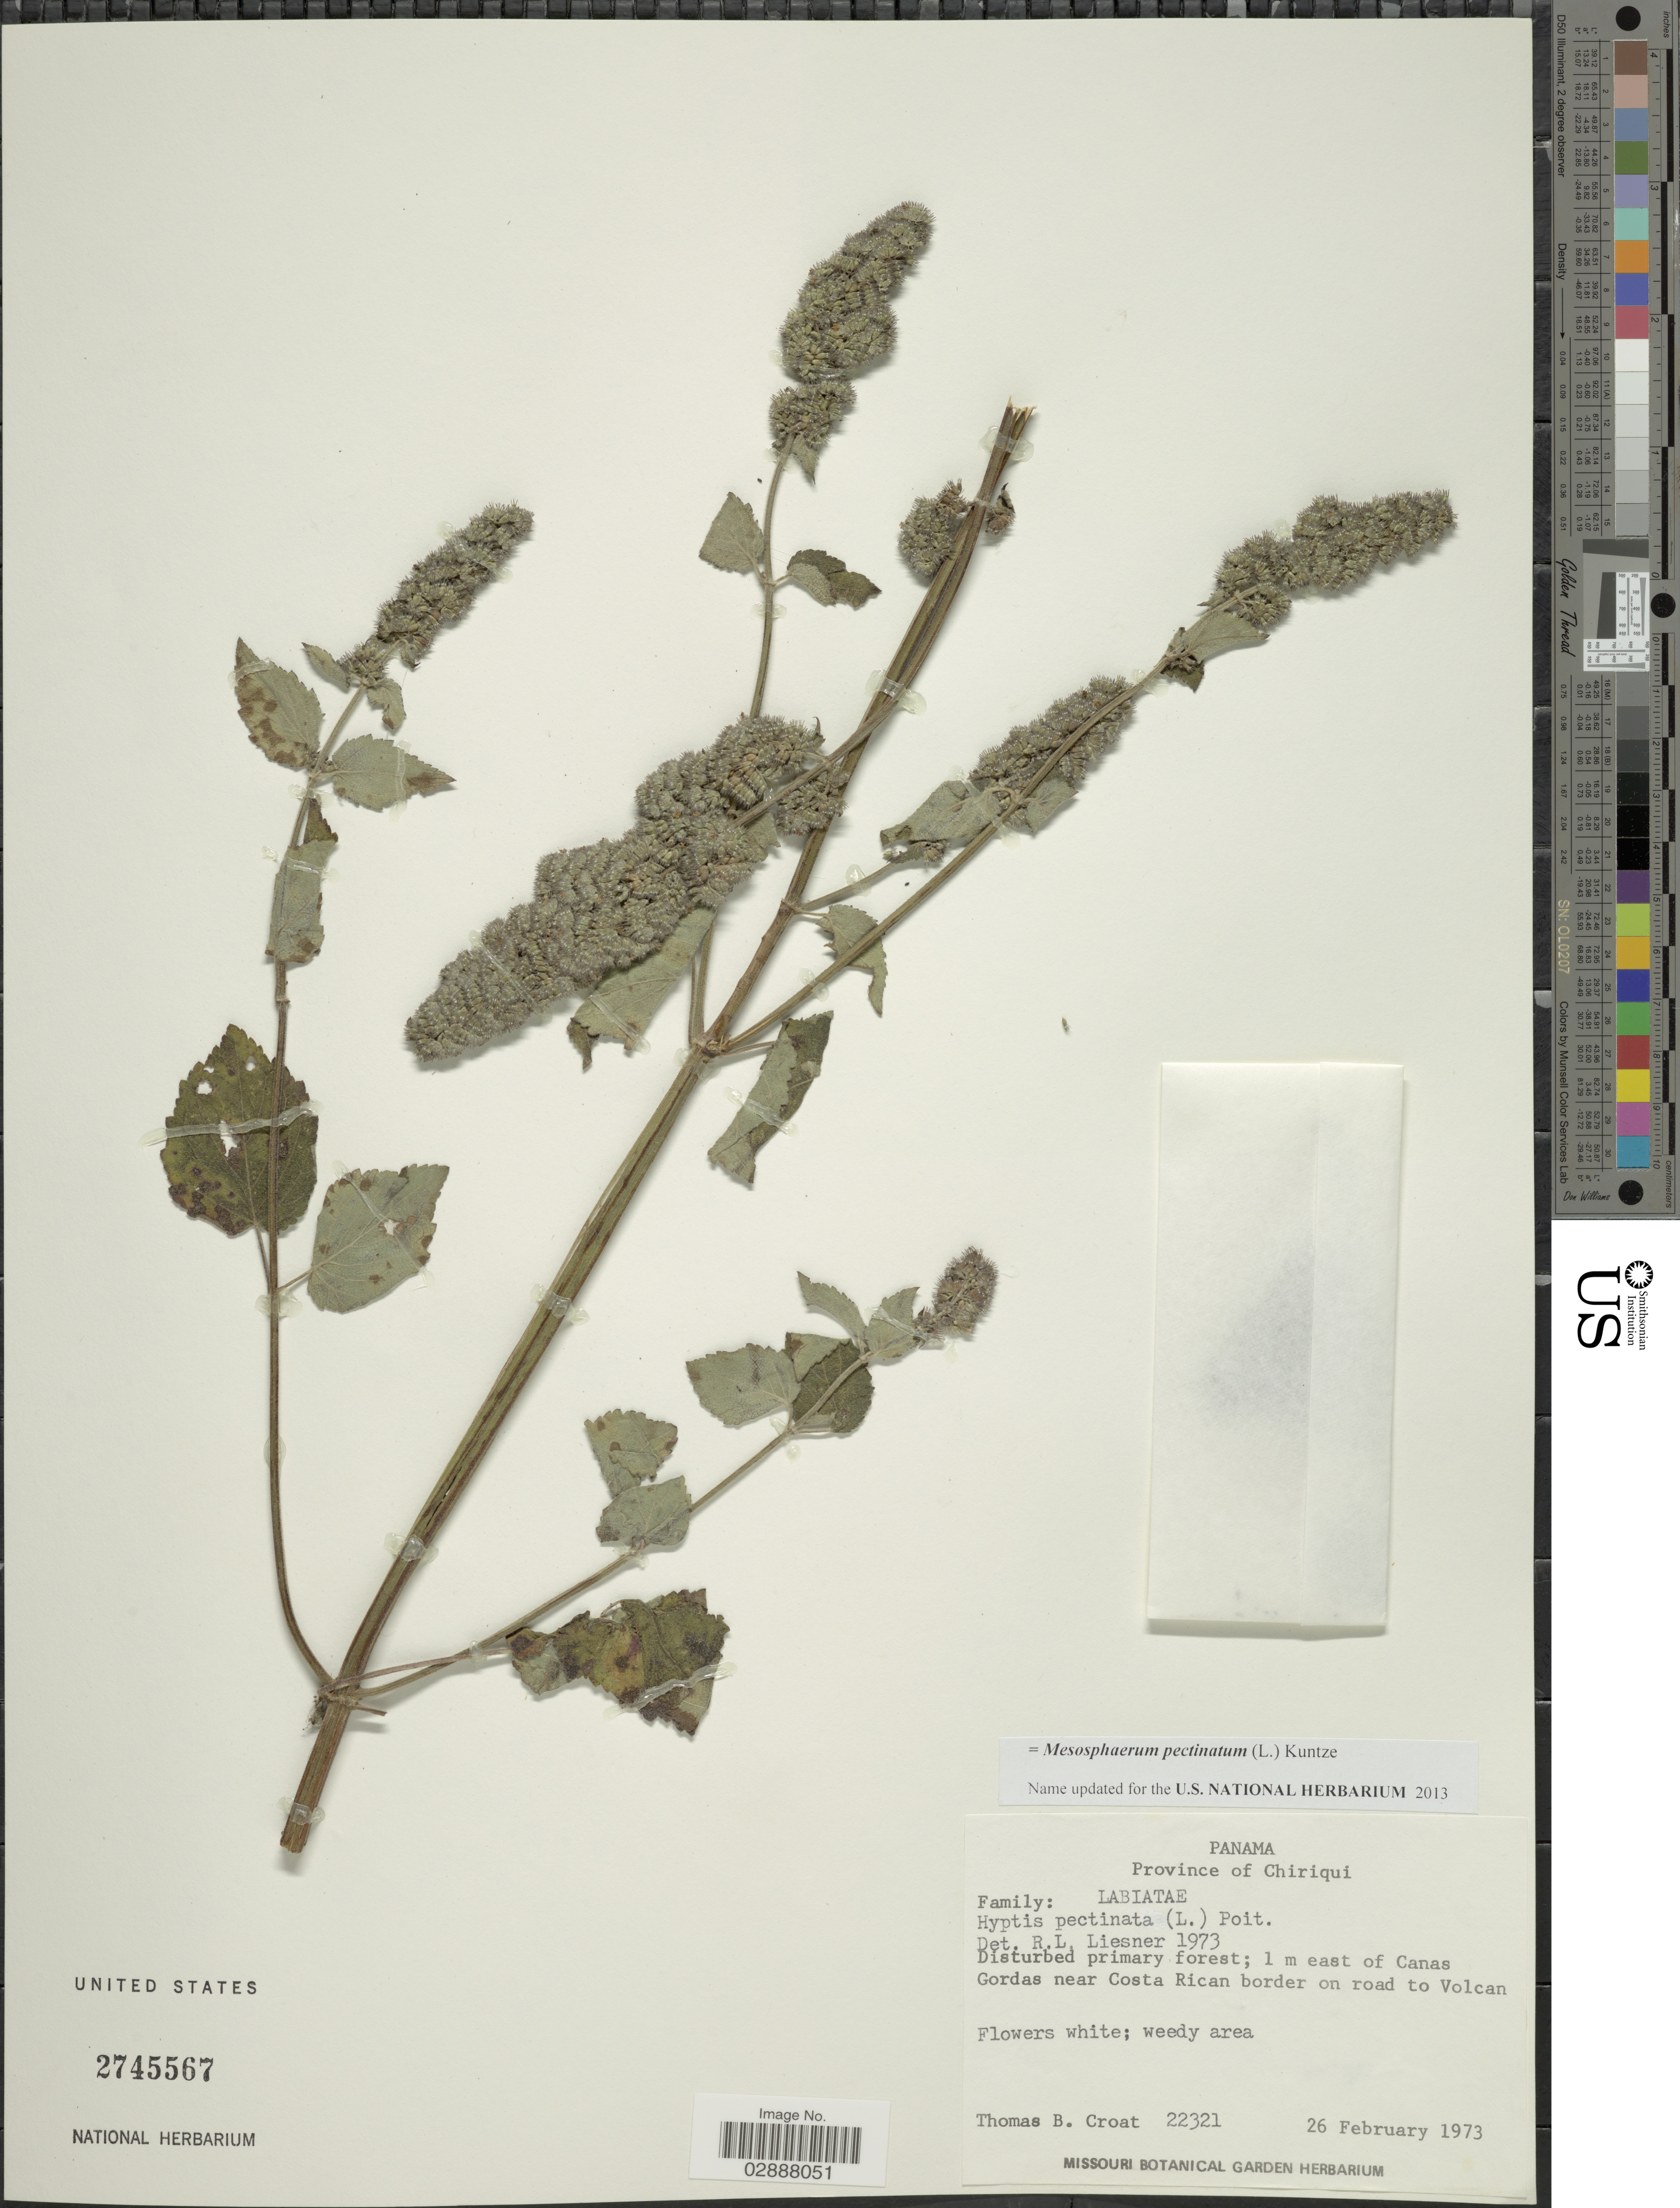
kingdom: Plantae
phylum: Tracheophyta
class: Magnoliopsida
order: Lamiales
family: Lamiaceae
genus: Mesosphaerum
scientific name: Mesosphaerum pectinatum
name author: (L.) Kuntze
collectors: T. B. Croat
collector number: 22321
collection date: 1973-02-26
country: Panama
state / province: Chiriqui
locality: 1 m east of Canas Gordas near Costa Rican border on road to Volcan.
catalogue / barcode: US 2745567